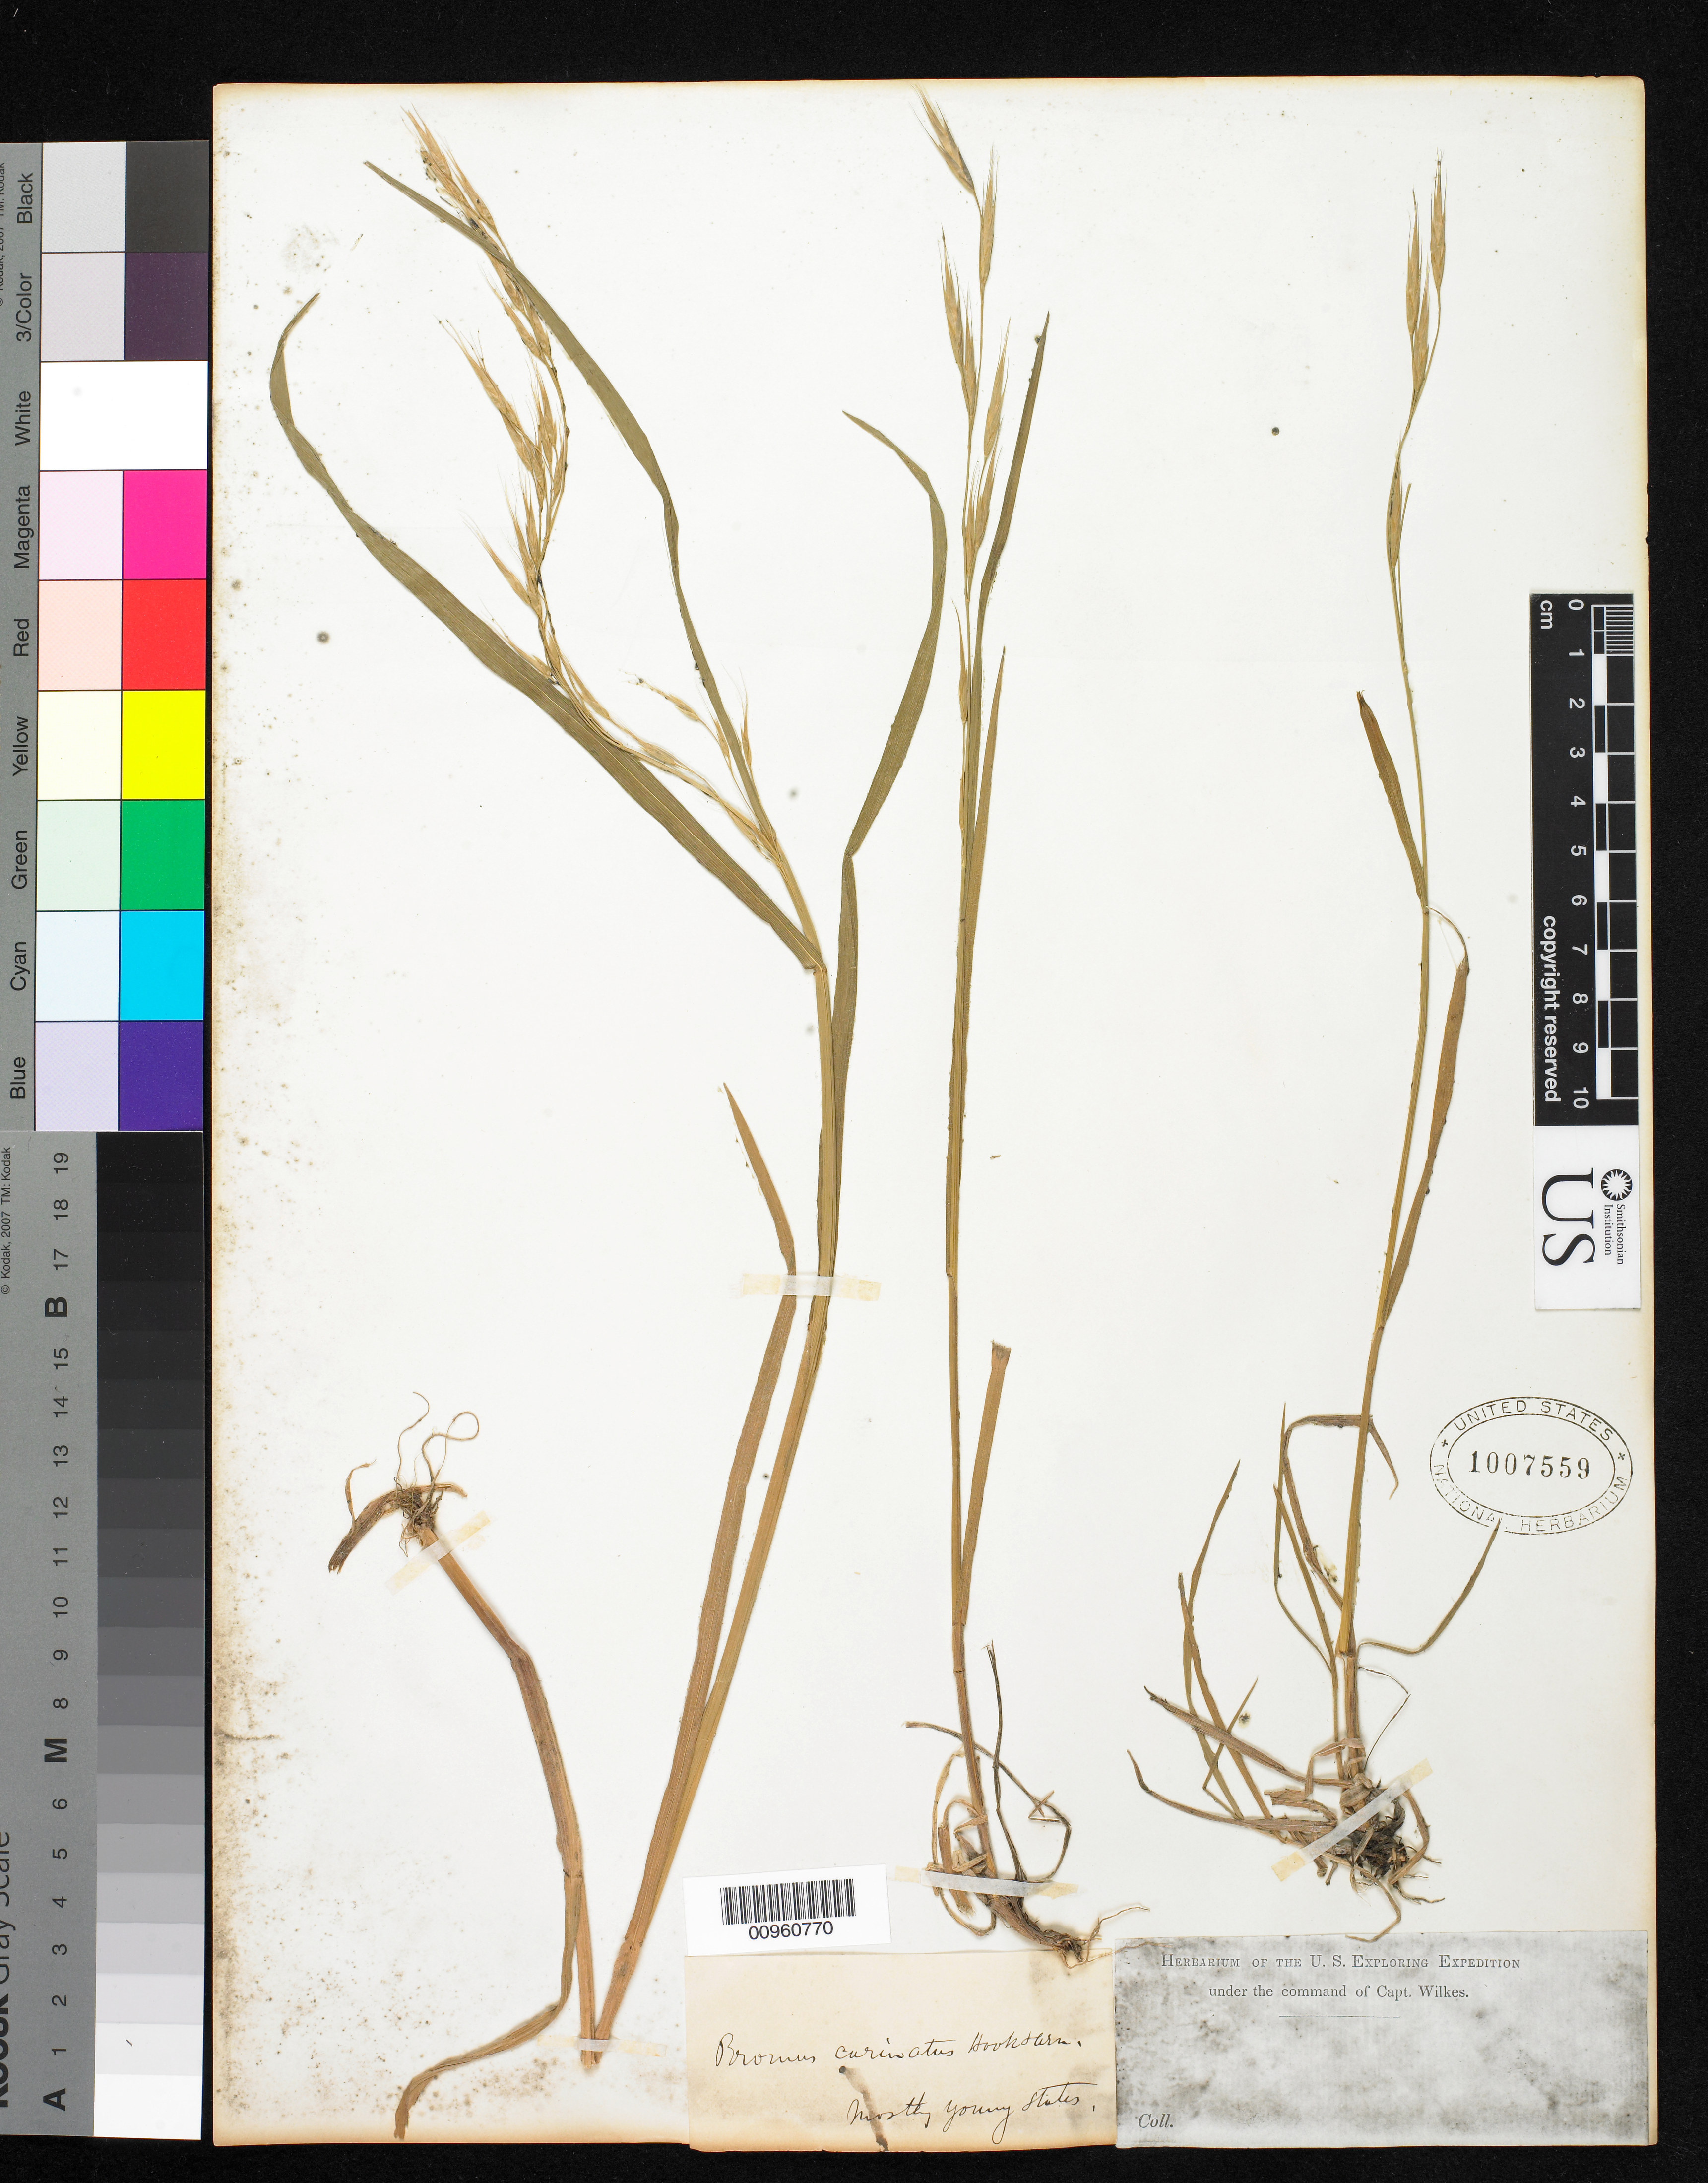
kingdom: Plantae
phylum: Tracheophyta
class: Liliopsida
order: Poales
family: Poaceae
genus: Bromus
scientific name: Bromus marginatus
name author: Nees ex Steud.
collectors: Wilkes Explor. Exped.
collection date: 1838/1842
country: United States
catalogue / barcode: US 1007559